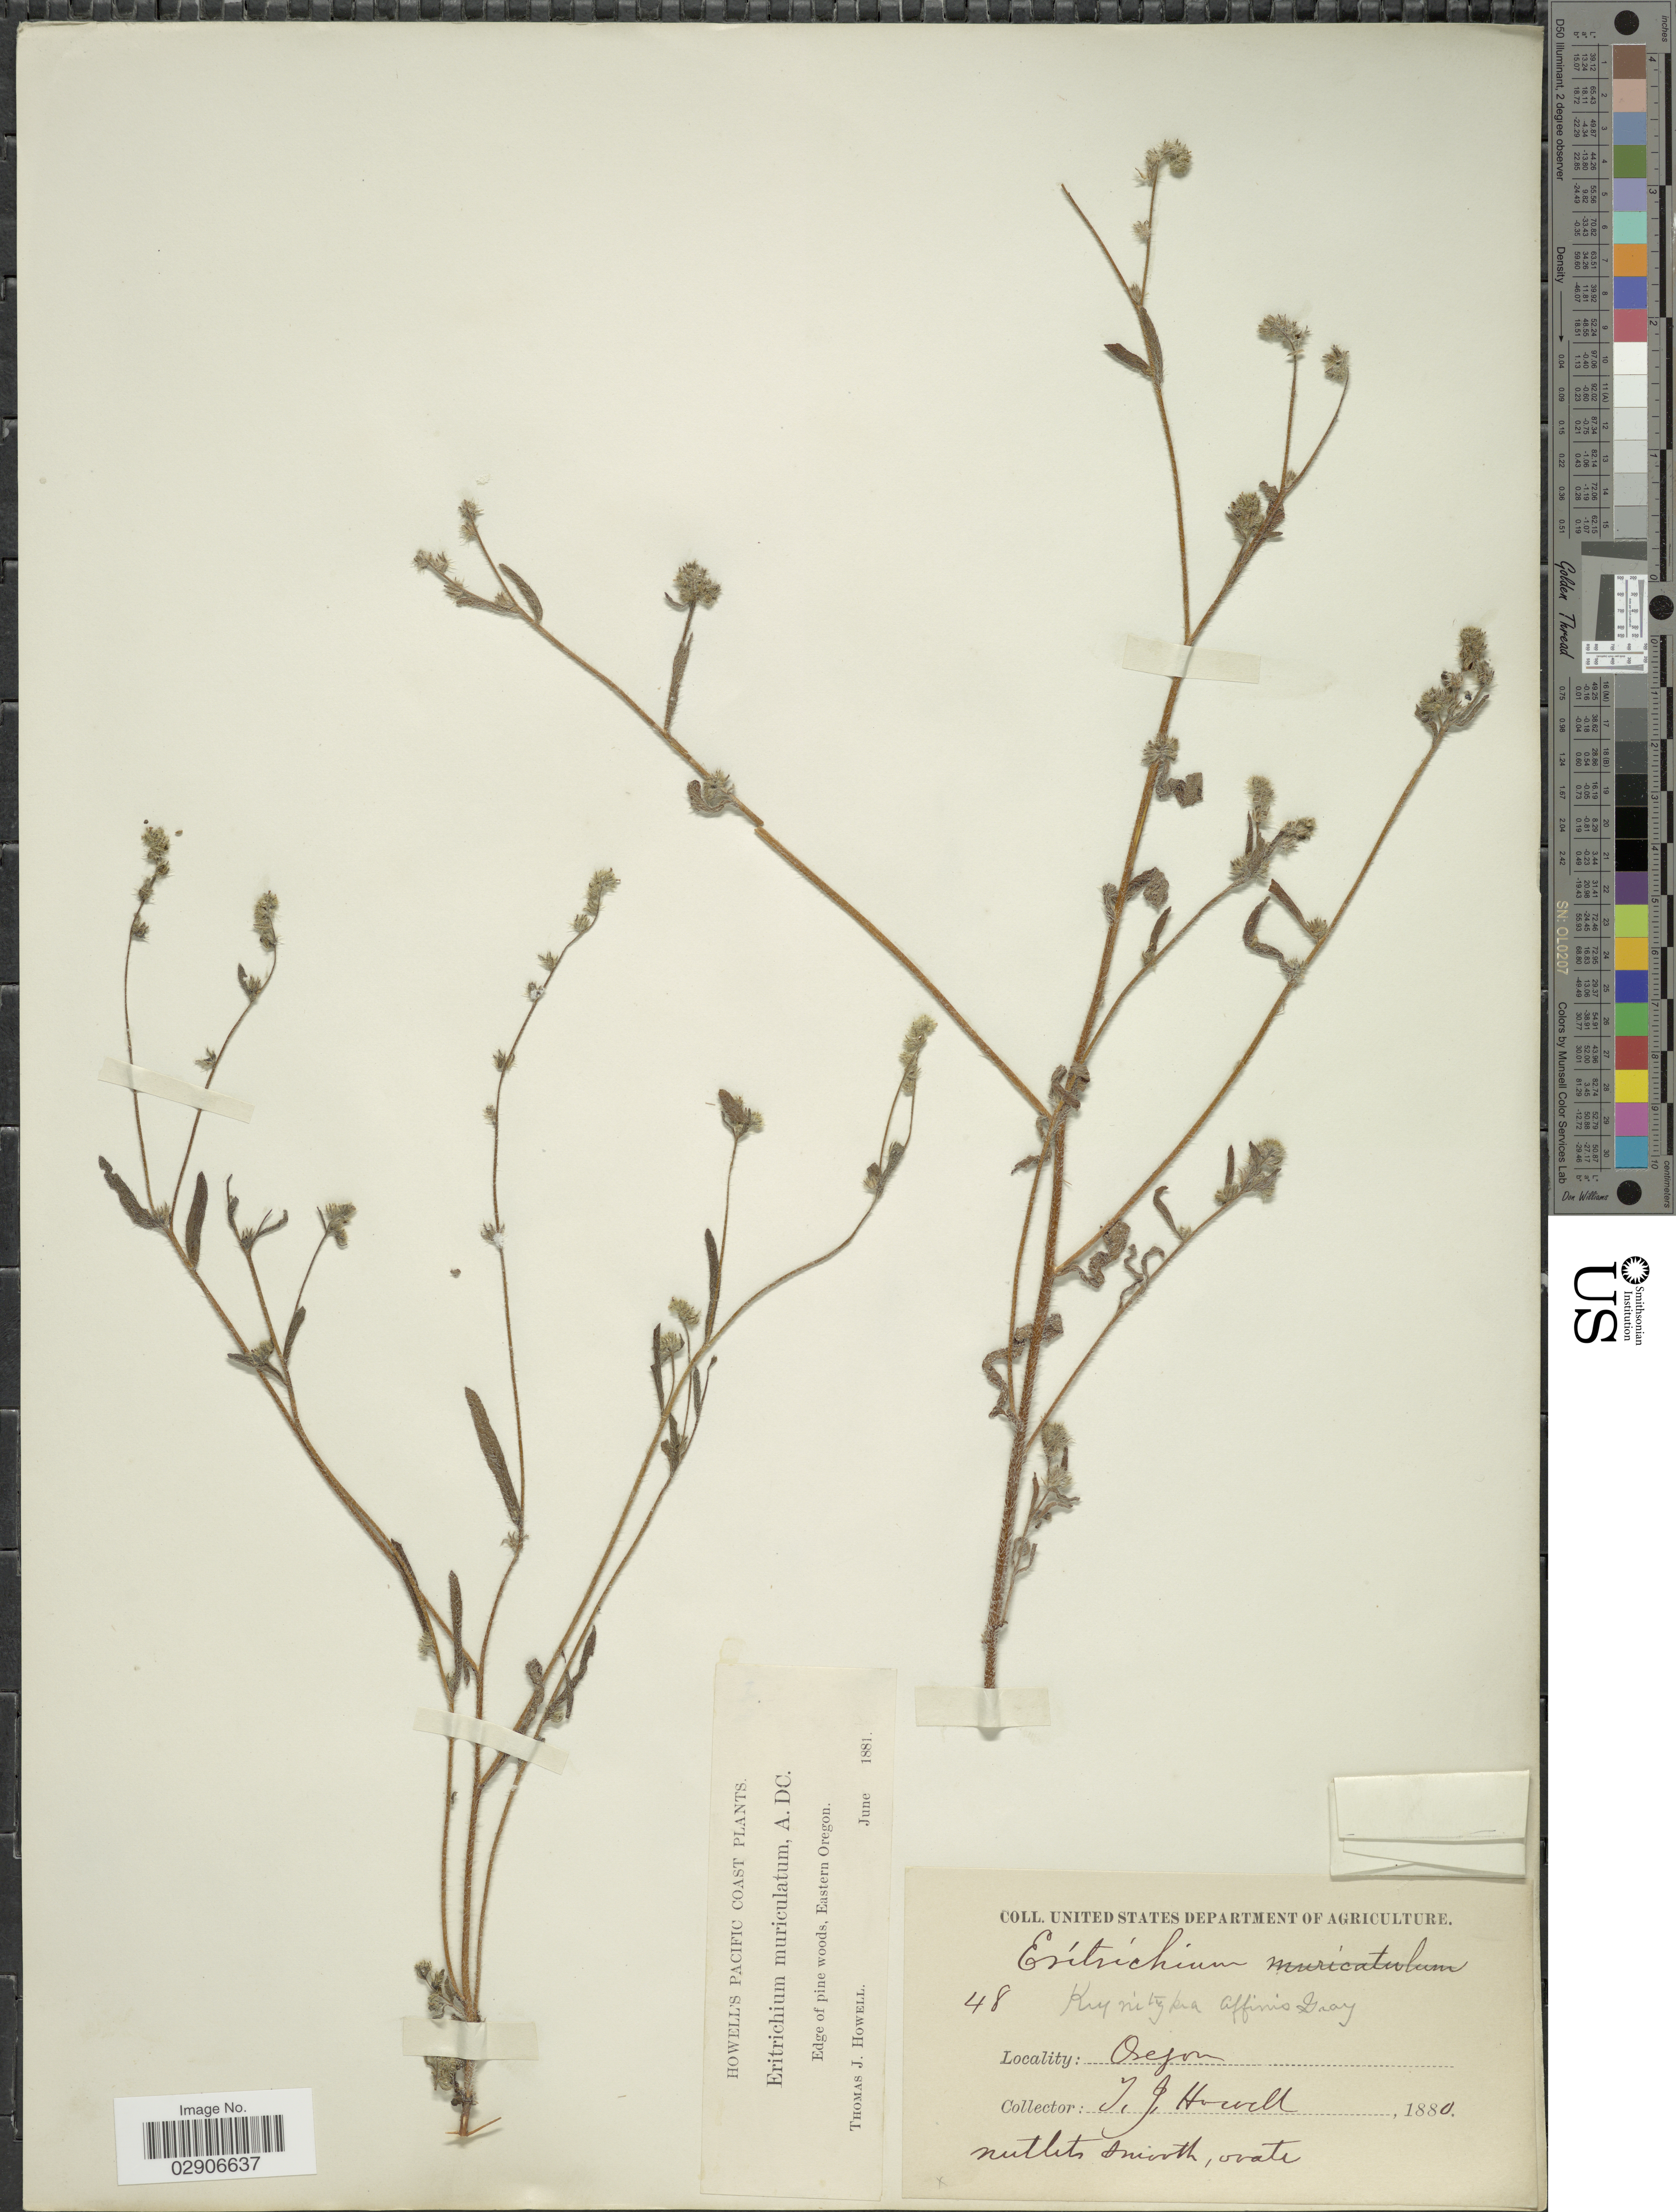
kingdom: Plantae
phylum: Tracheophyta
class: Magnoliopsida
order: Boraginales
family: Boraginaceae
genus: Cryptantha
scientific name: Cryptantha affinis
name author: (A. Gray) Greene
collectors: T. J. Howell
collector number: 48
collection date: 1881-06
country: United States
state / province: Oregon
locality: Edge of pine woods, Eastern Oregon. Pacific Coast.